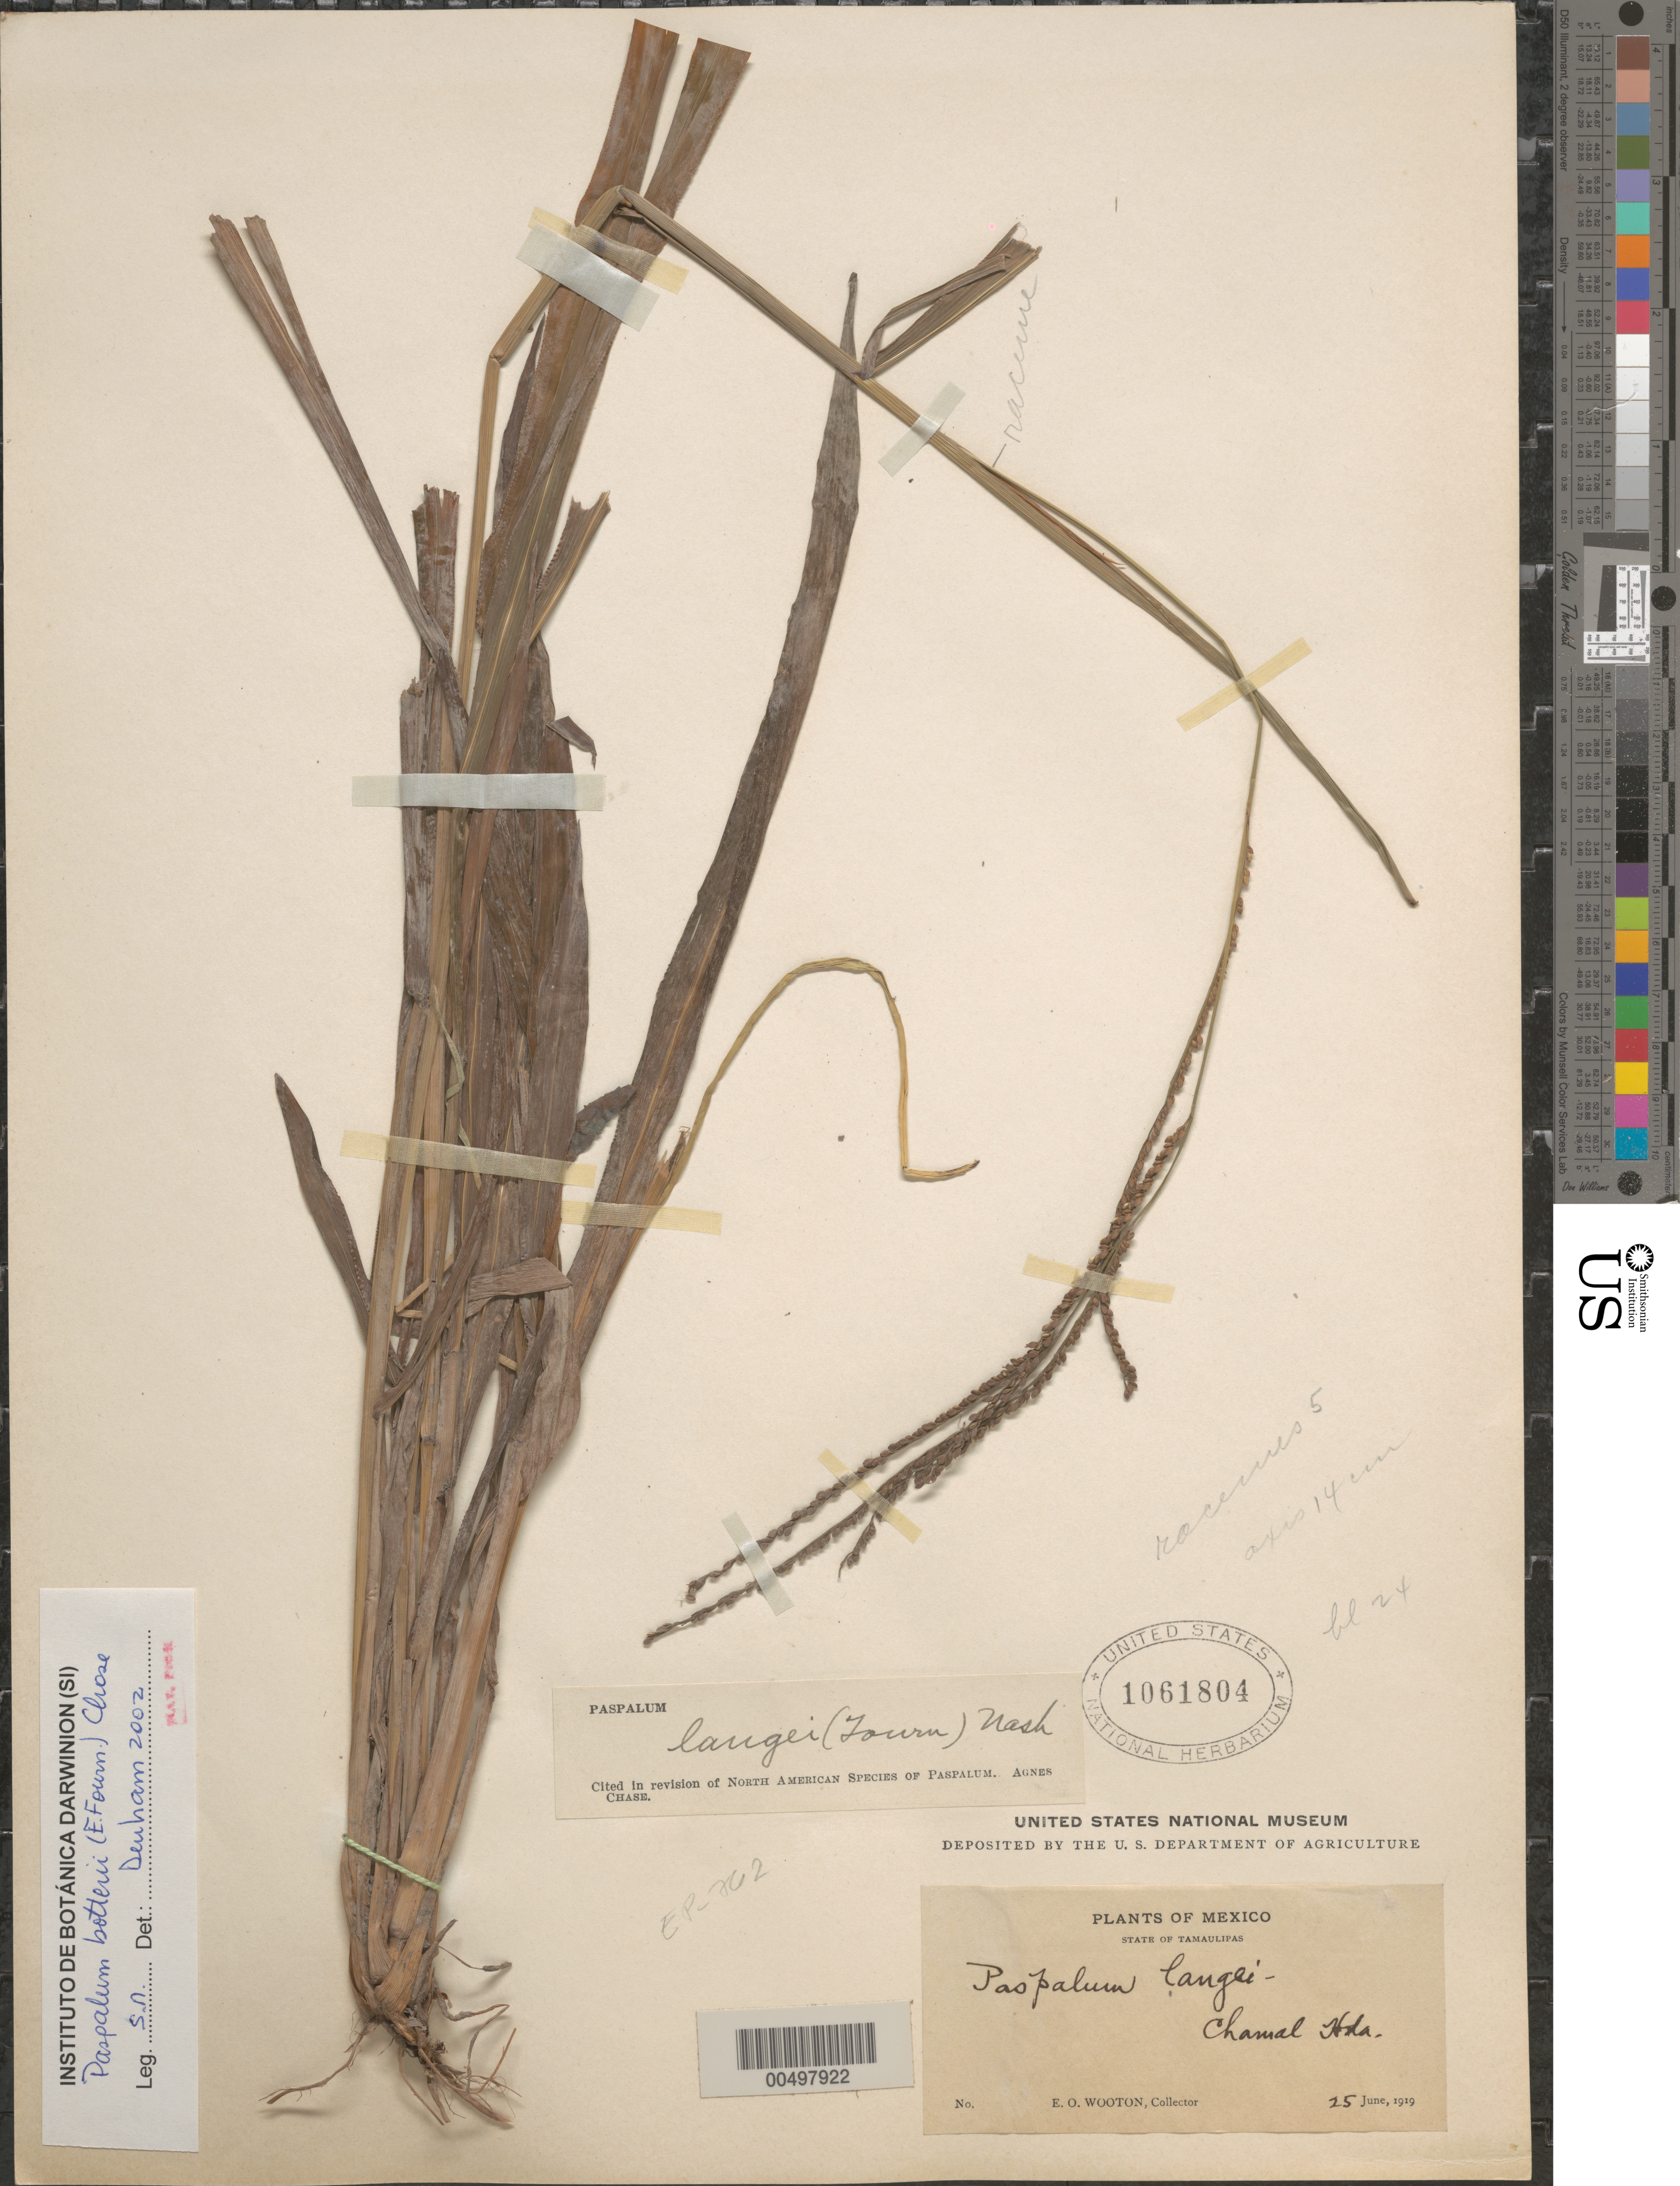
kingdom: Plantae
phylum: Tracheophyta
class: Liliopsida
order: Poales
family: Poaceae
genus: Paspalum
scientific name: Paspalum langei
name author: (E. Fourn.) Nash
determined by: Chase, [M.] Agnes, (US)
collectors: E. O. Wooton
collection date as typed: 25 Jun 1919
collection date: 1919-06-25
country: Mexico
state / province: Tamaulipas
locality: Chamal Hda.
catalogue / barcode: US 1061804